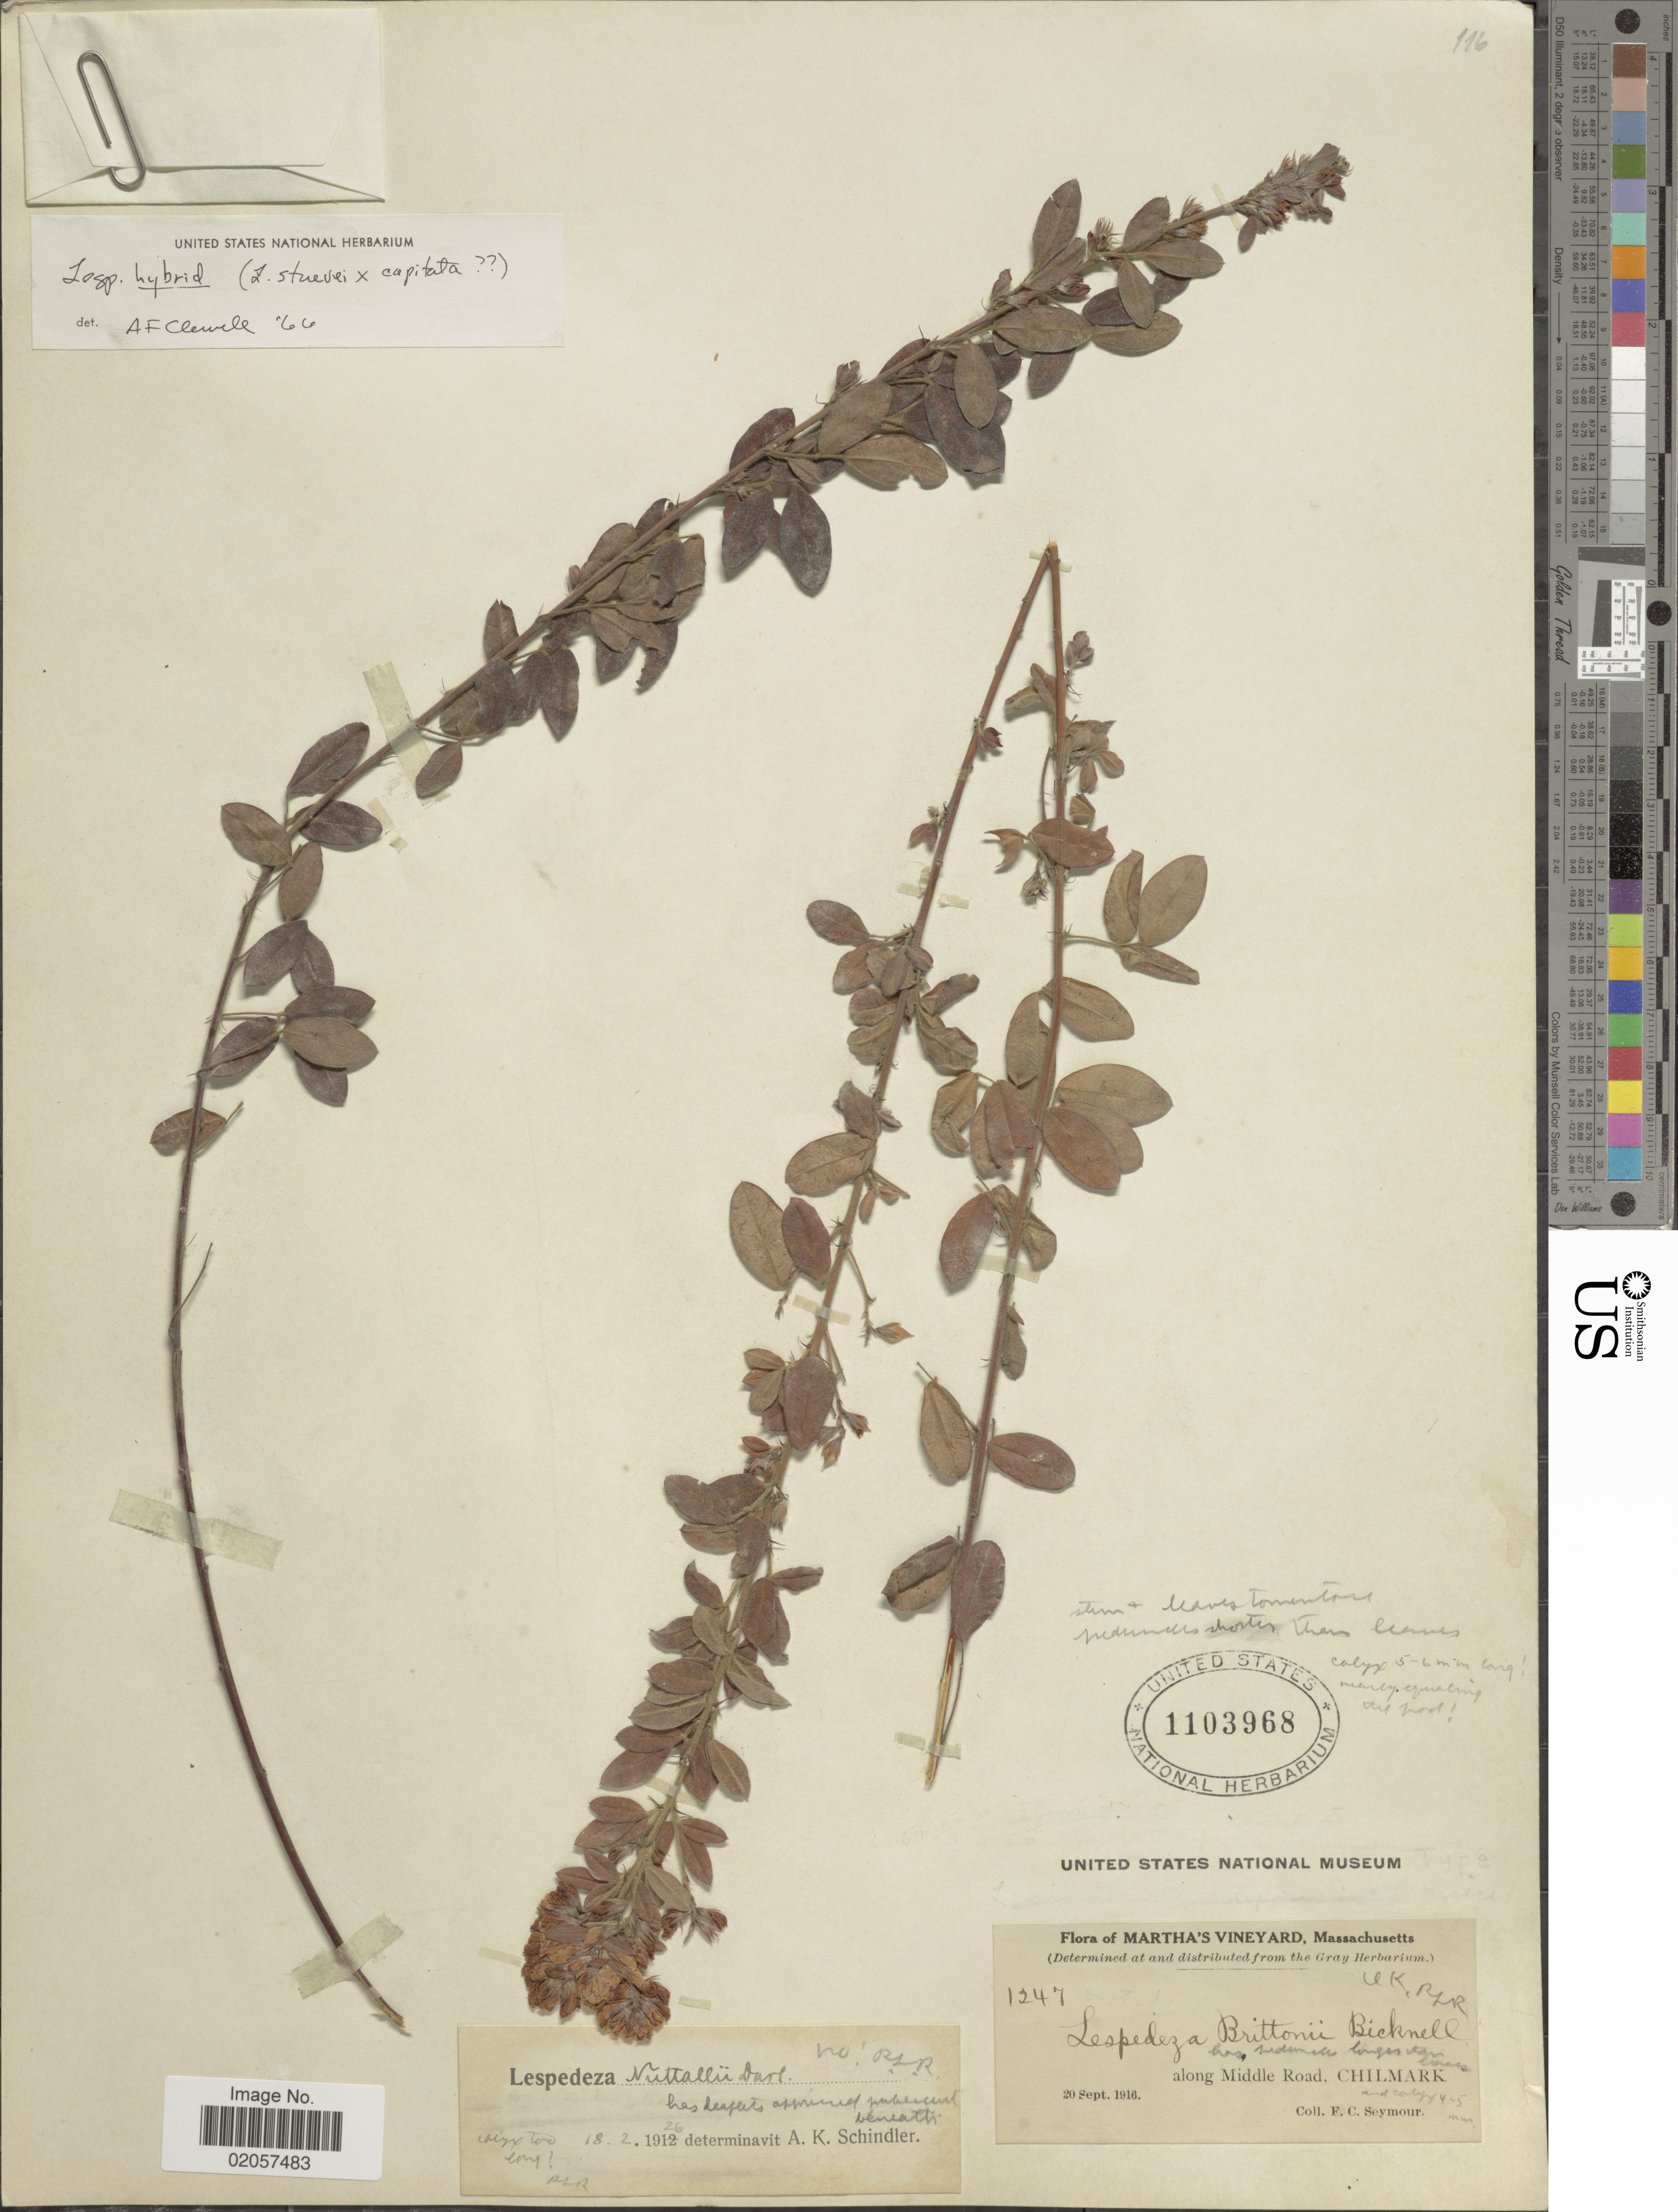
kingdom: Plantae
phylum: Tracheophyta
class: Magnoliopsida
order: Fabales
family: Fabaceae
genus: Lespedeza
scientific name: Lespedeza sp.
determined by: Strong, M. T., (US), Smithsonian Institution - National Museum of Natural History (UNITED STATES)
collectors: F. C. Seymour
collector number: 1247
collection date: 1916-09-20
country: United States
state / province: Massachusetts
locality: Martha's Vineyard, along Middle Road, Chilmark.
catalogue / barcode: US 1103968